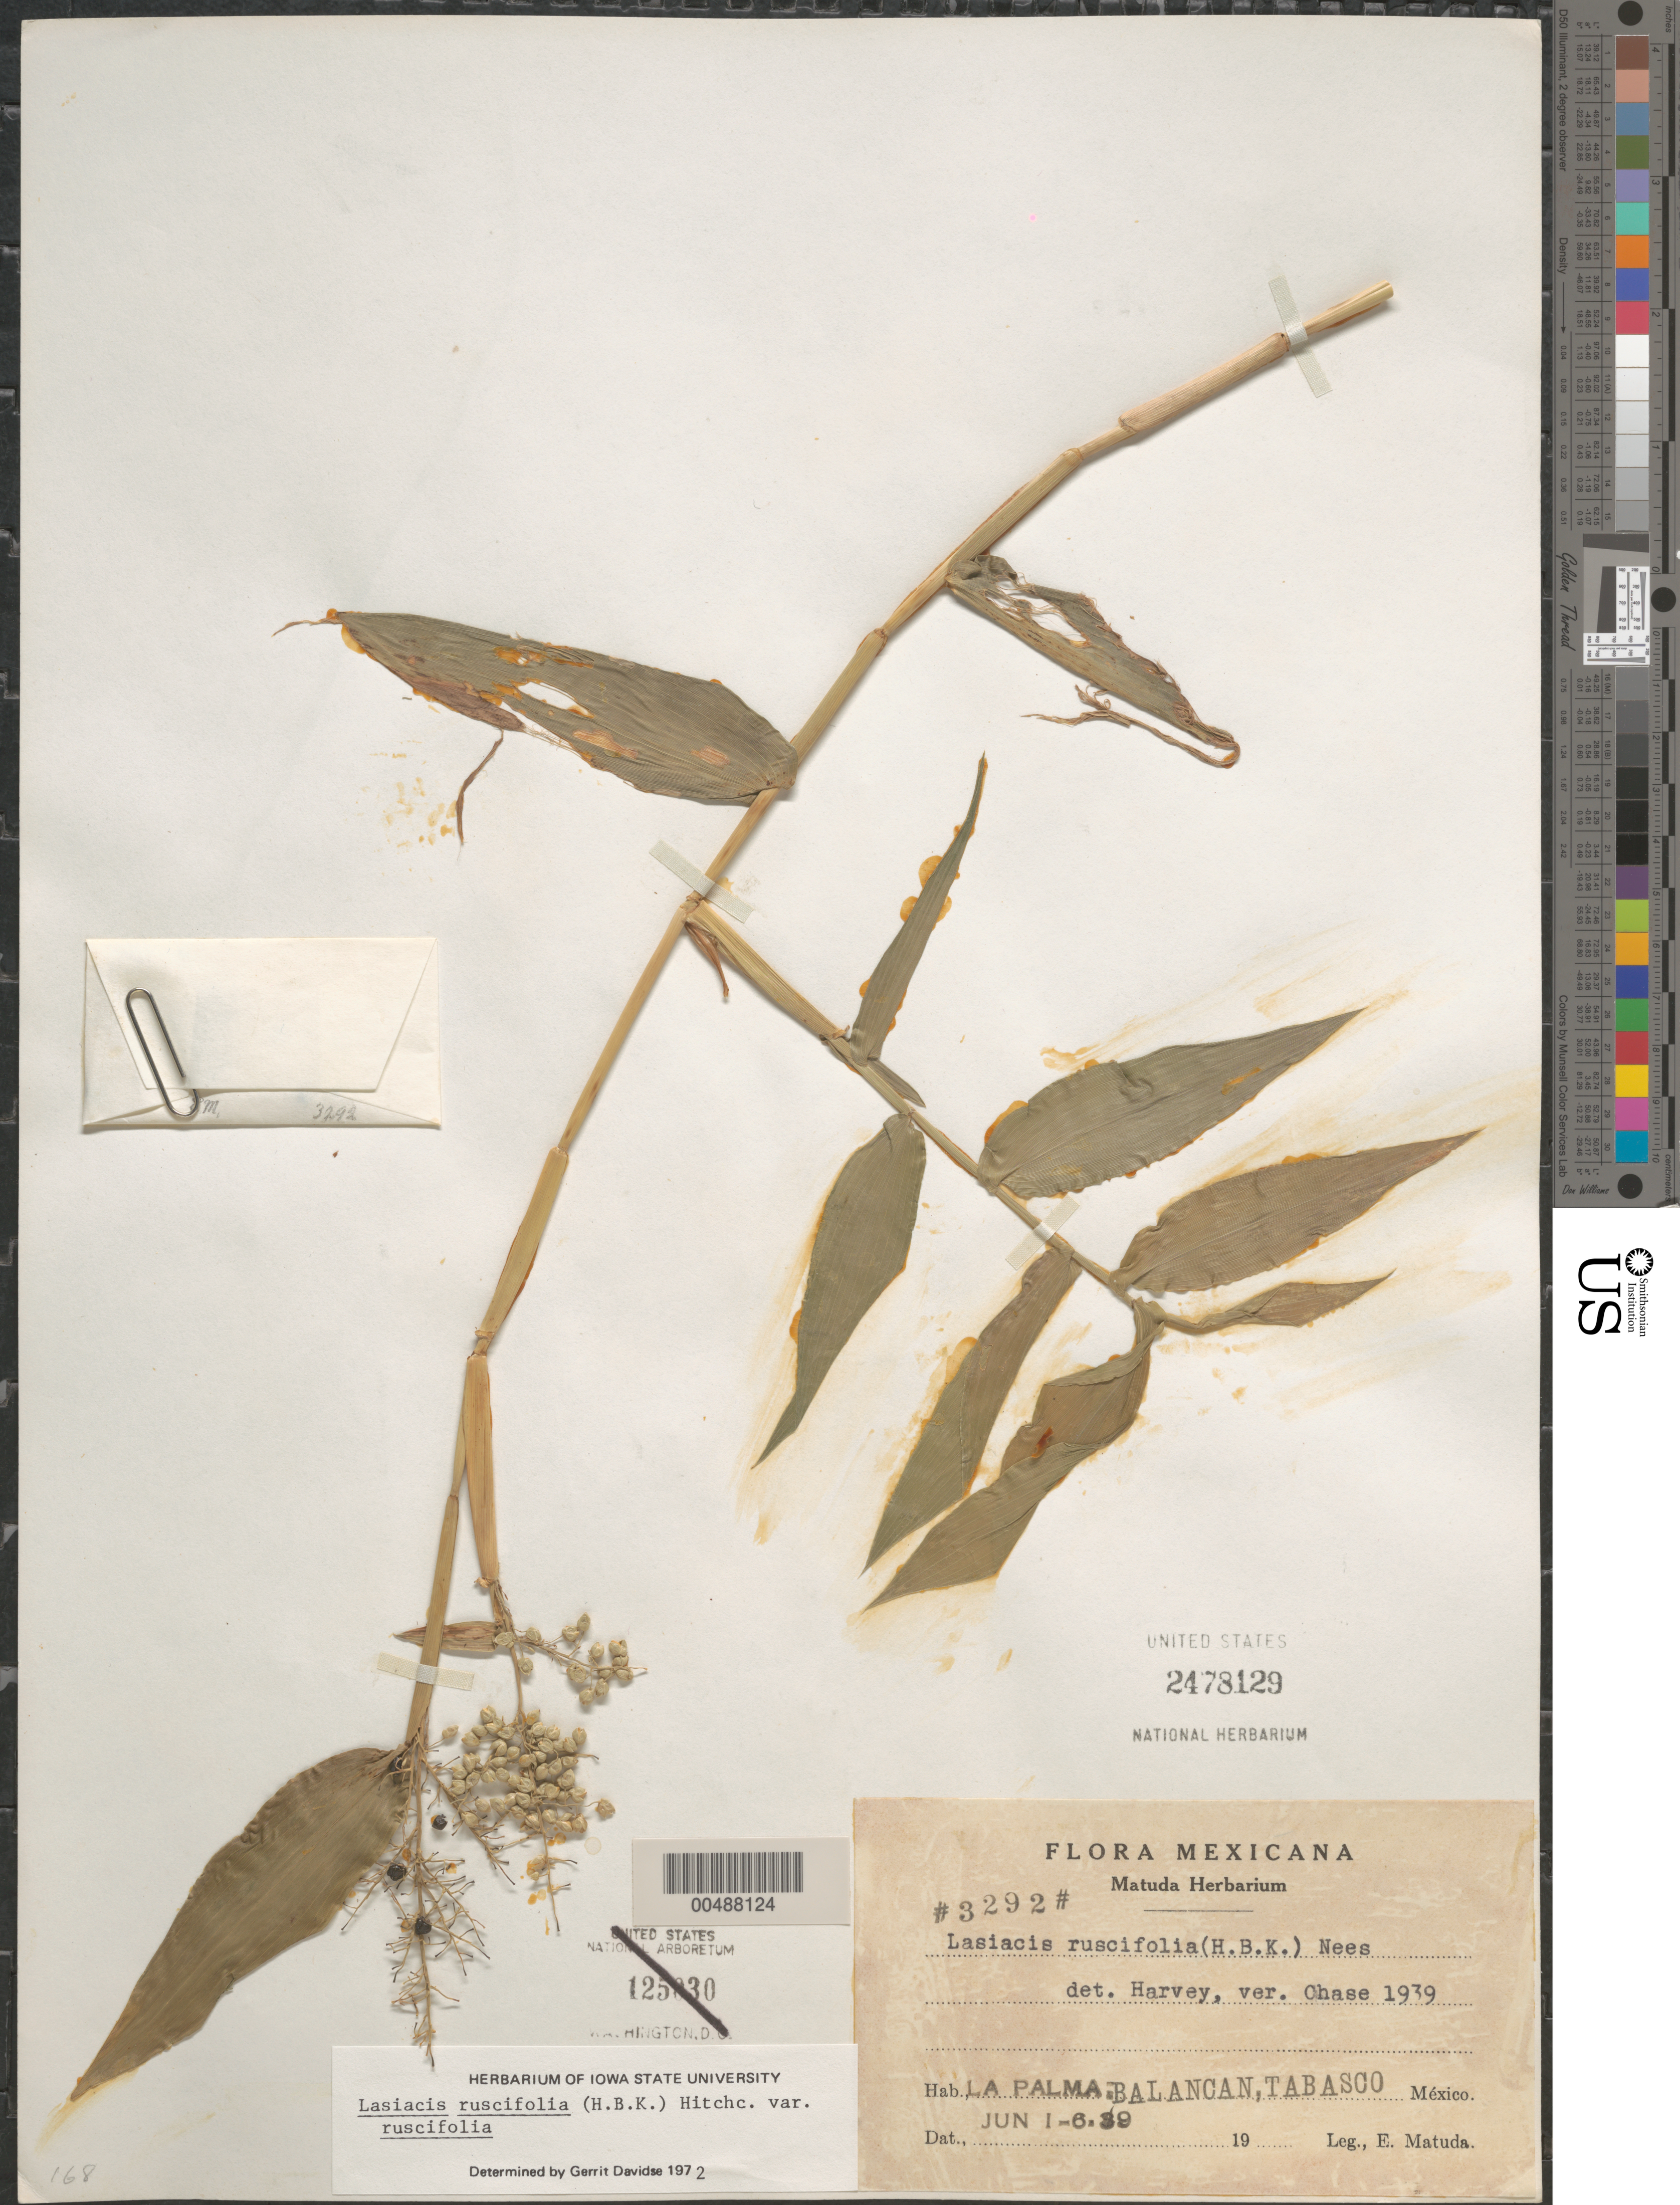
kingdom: Plantae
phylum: Tracheophyta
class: Liliopsida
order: Poales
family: Poaceae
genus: Lasiacis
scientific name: Lasiacis ruscifolia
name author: (Kunth) Hitchc.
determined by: Davidse, Gerrit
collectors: E. Matuda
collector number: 3292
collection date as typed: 1 Jun 1939 to 6 Jun 1939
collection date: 1939-06-01/1939-06-06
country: Mexico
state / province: Tabasco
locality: La Palma, Balancan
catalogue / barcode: US 2478129